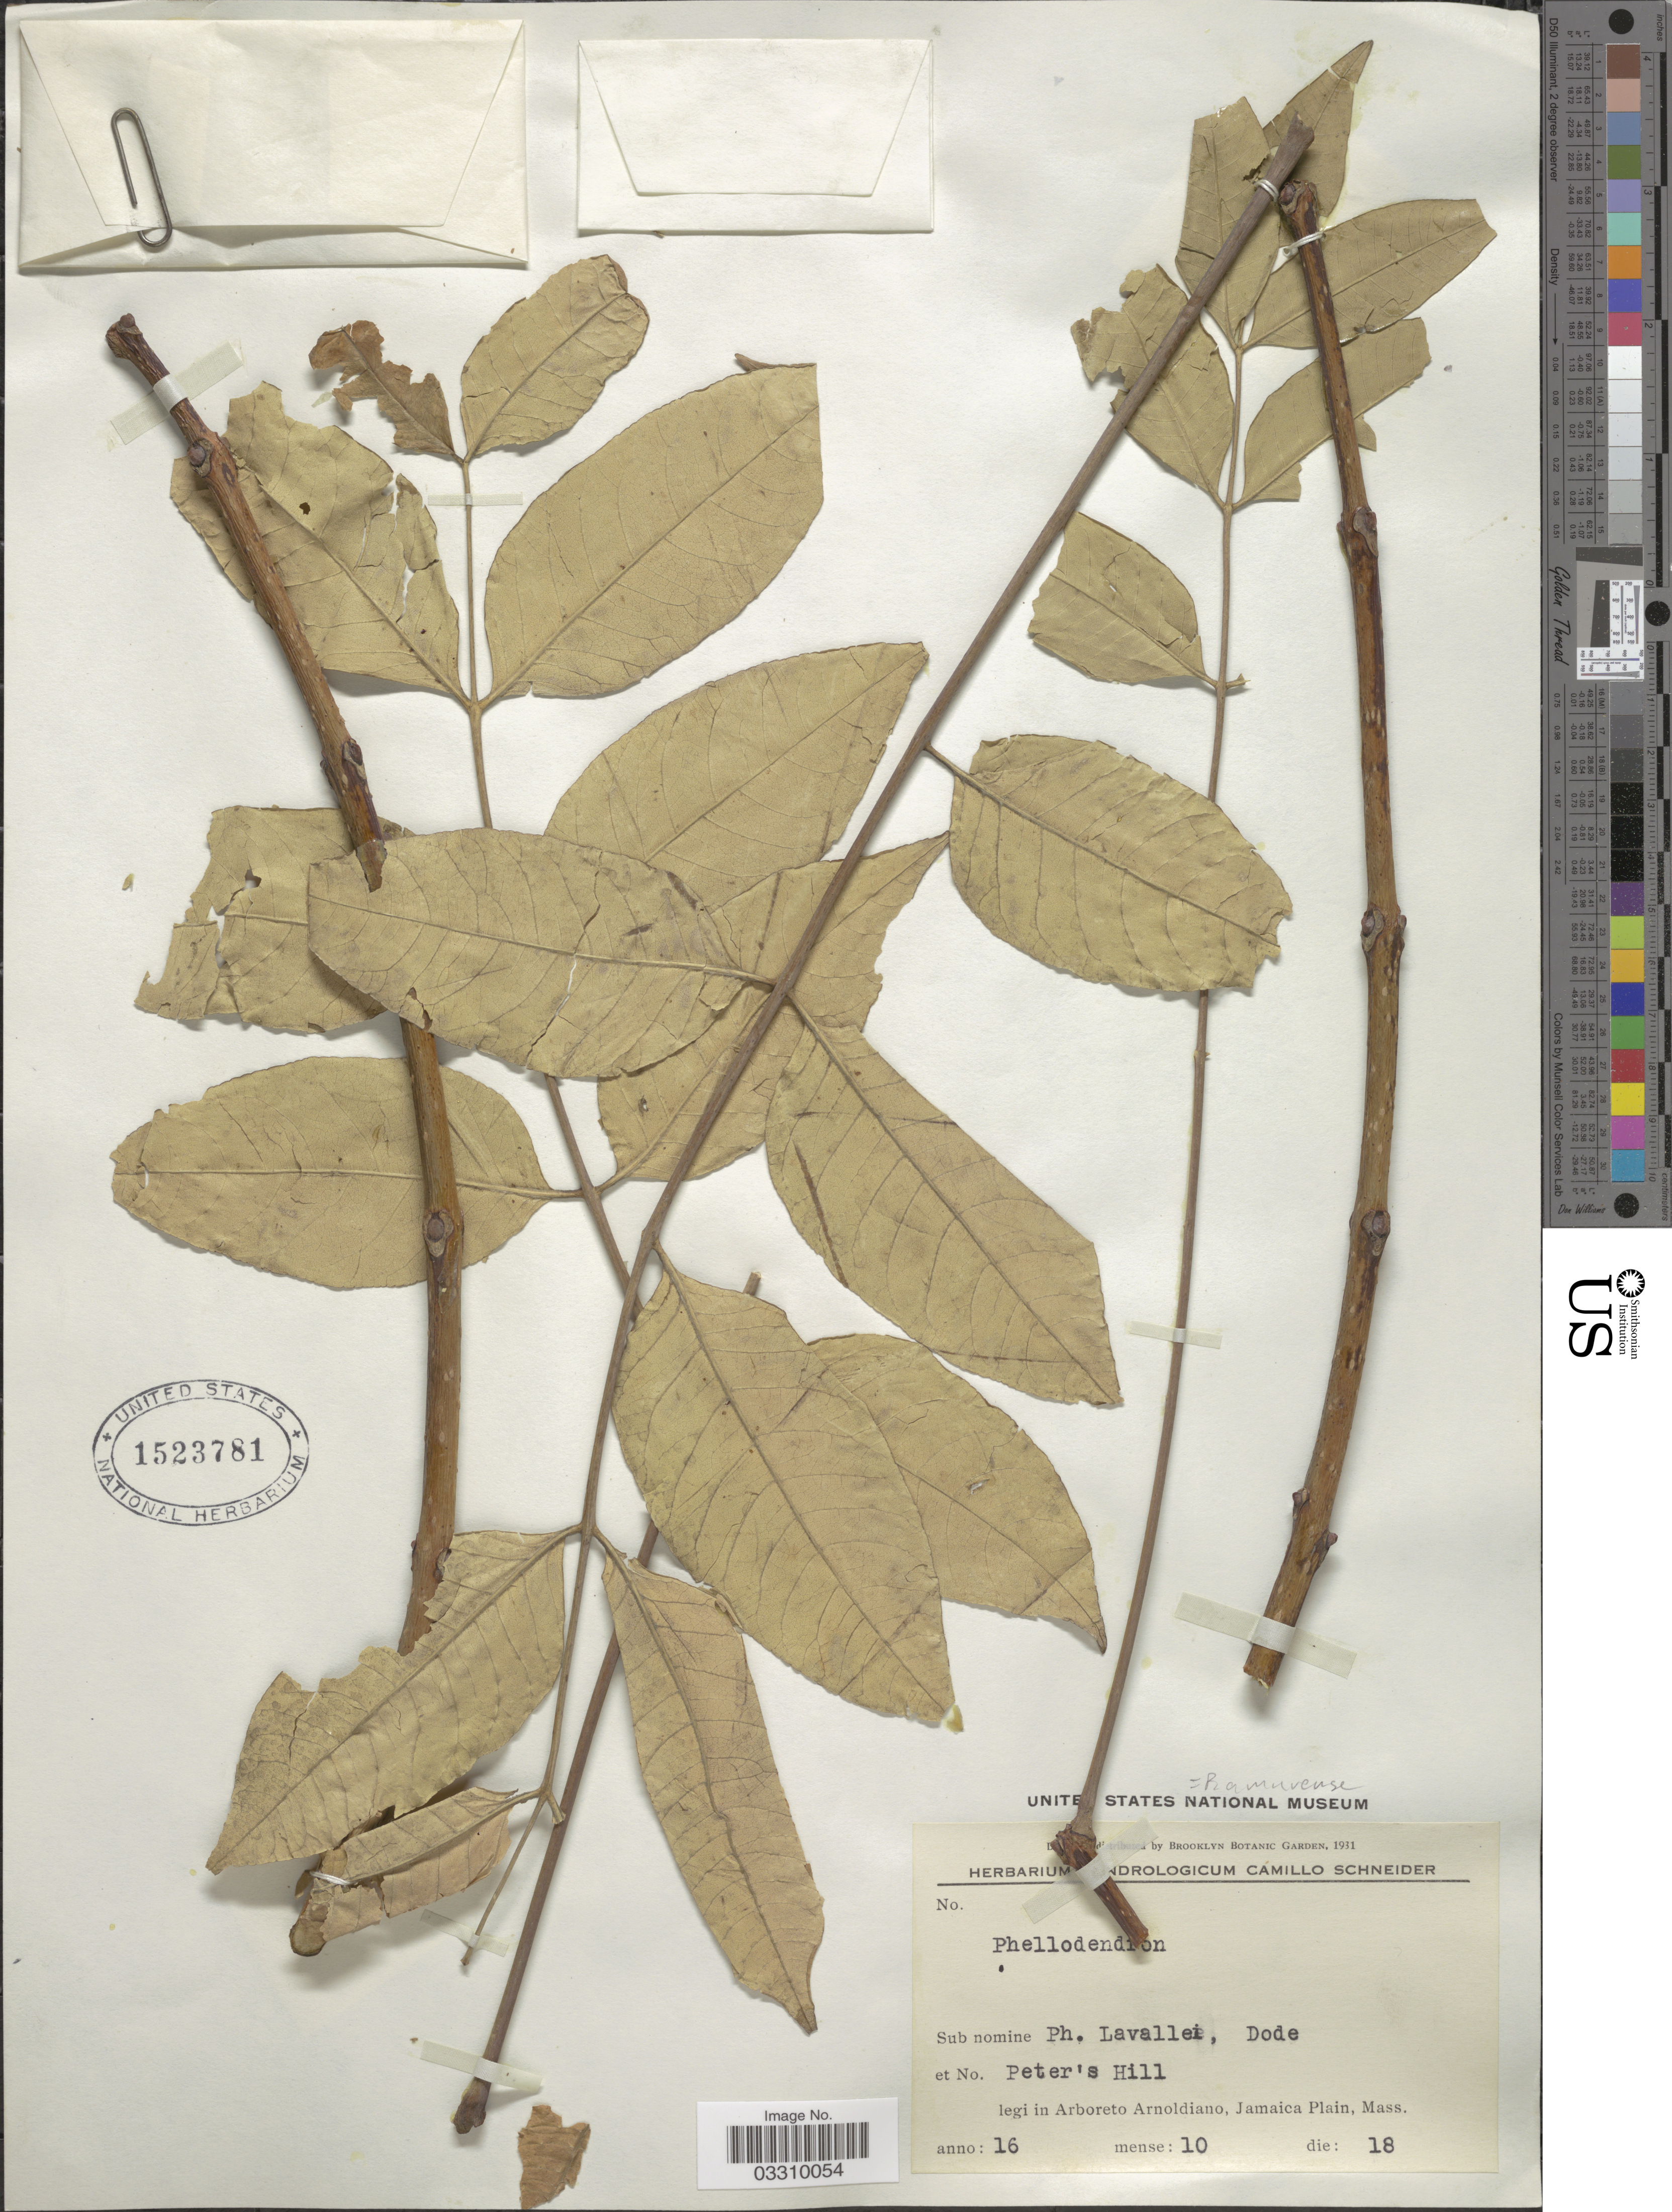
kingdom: Plantae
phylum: Tracheophyta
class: Magnoliopsida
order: Sapindales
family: Rutaceae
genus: Phellodendron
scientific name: Phellodendron amurense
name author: Rupr.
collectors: ex herb. Dendrologicum C. Schneider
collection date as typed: Transcribed d/m/y: 18/10/16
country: United States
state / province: Massachusetts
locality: Peter's Hill [unsure placement] Legi in Arboreto Arnoldiano, Jamaica Plain, Mass.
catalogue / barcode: US 1523781